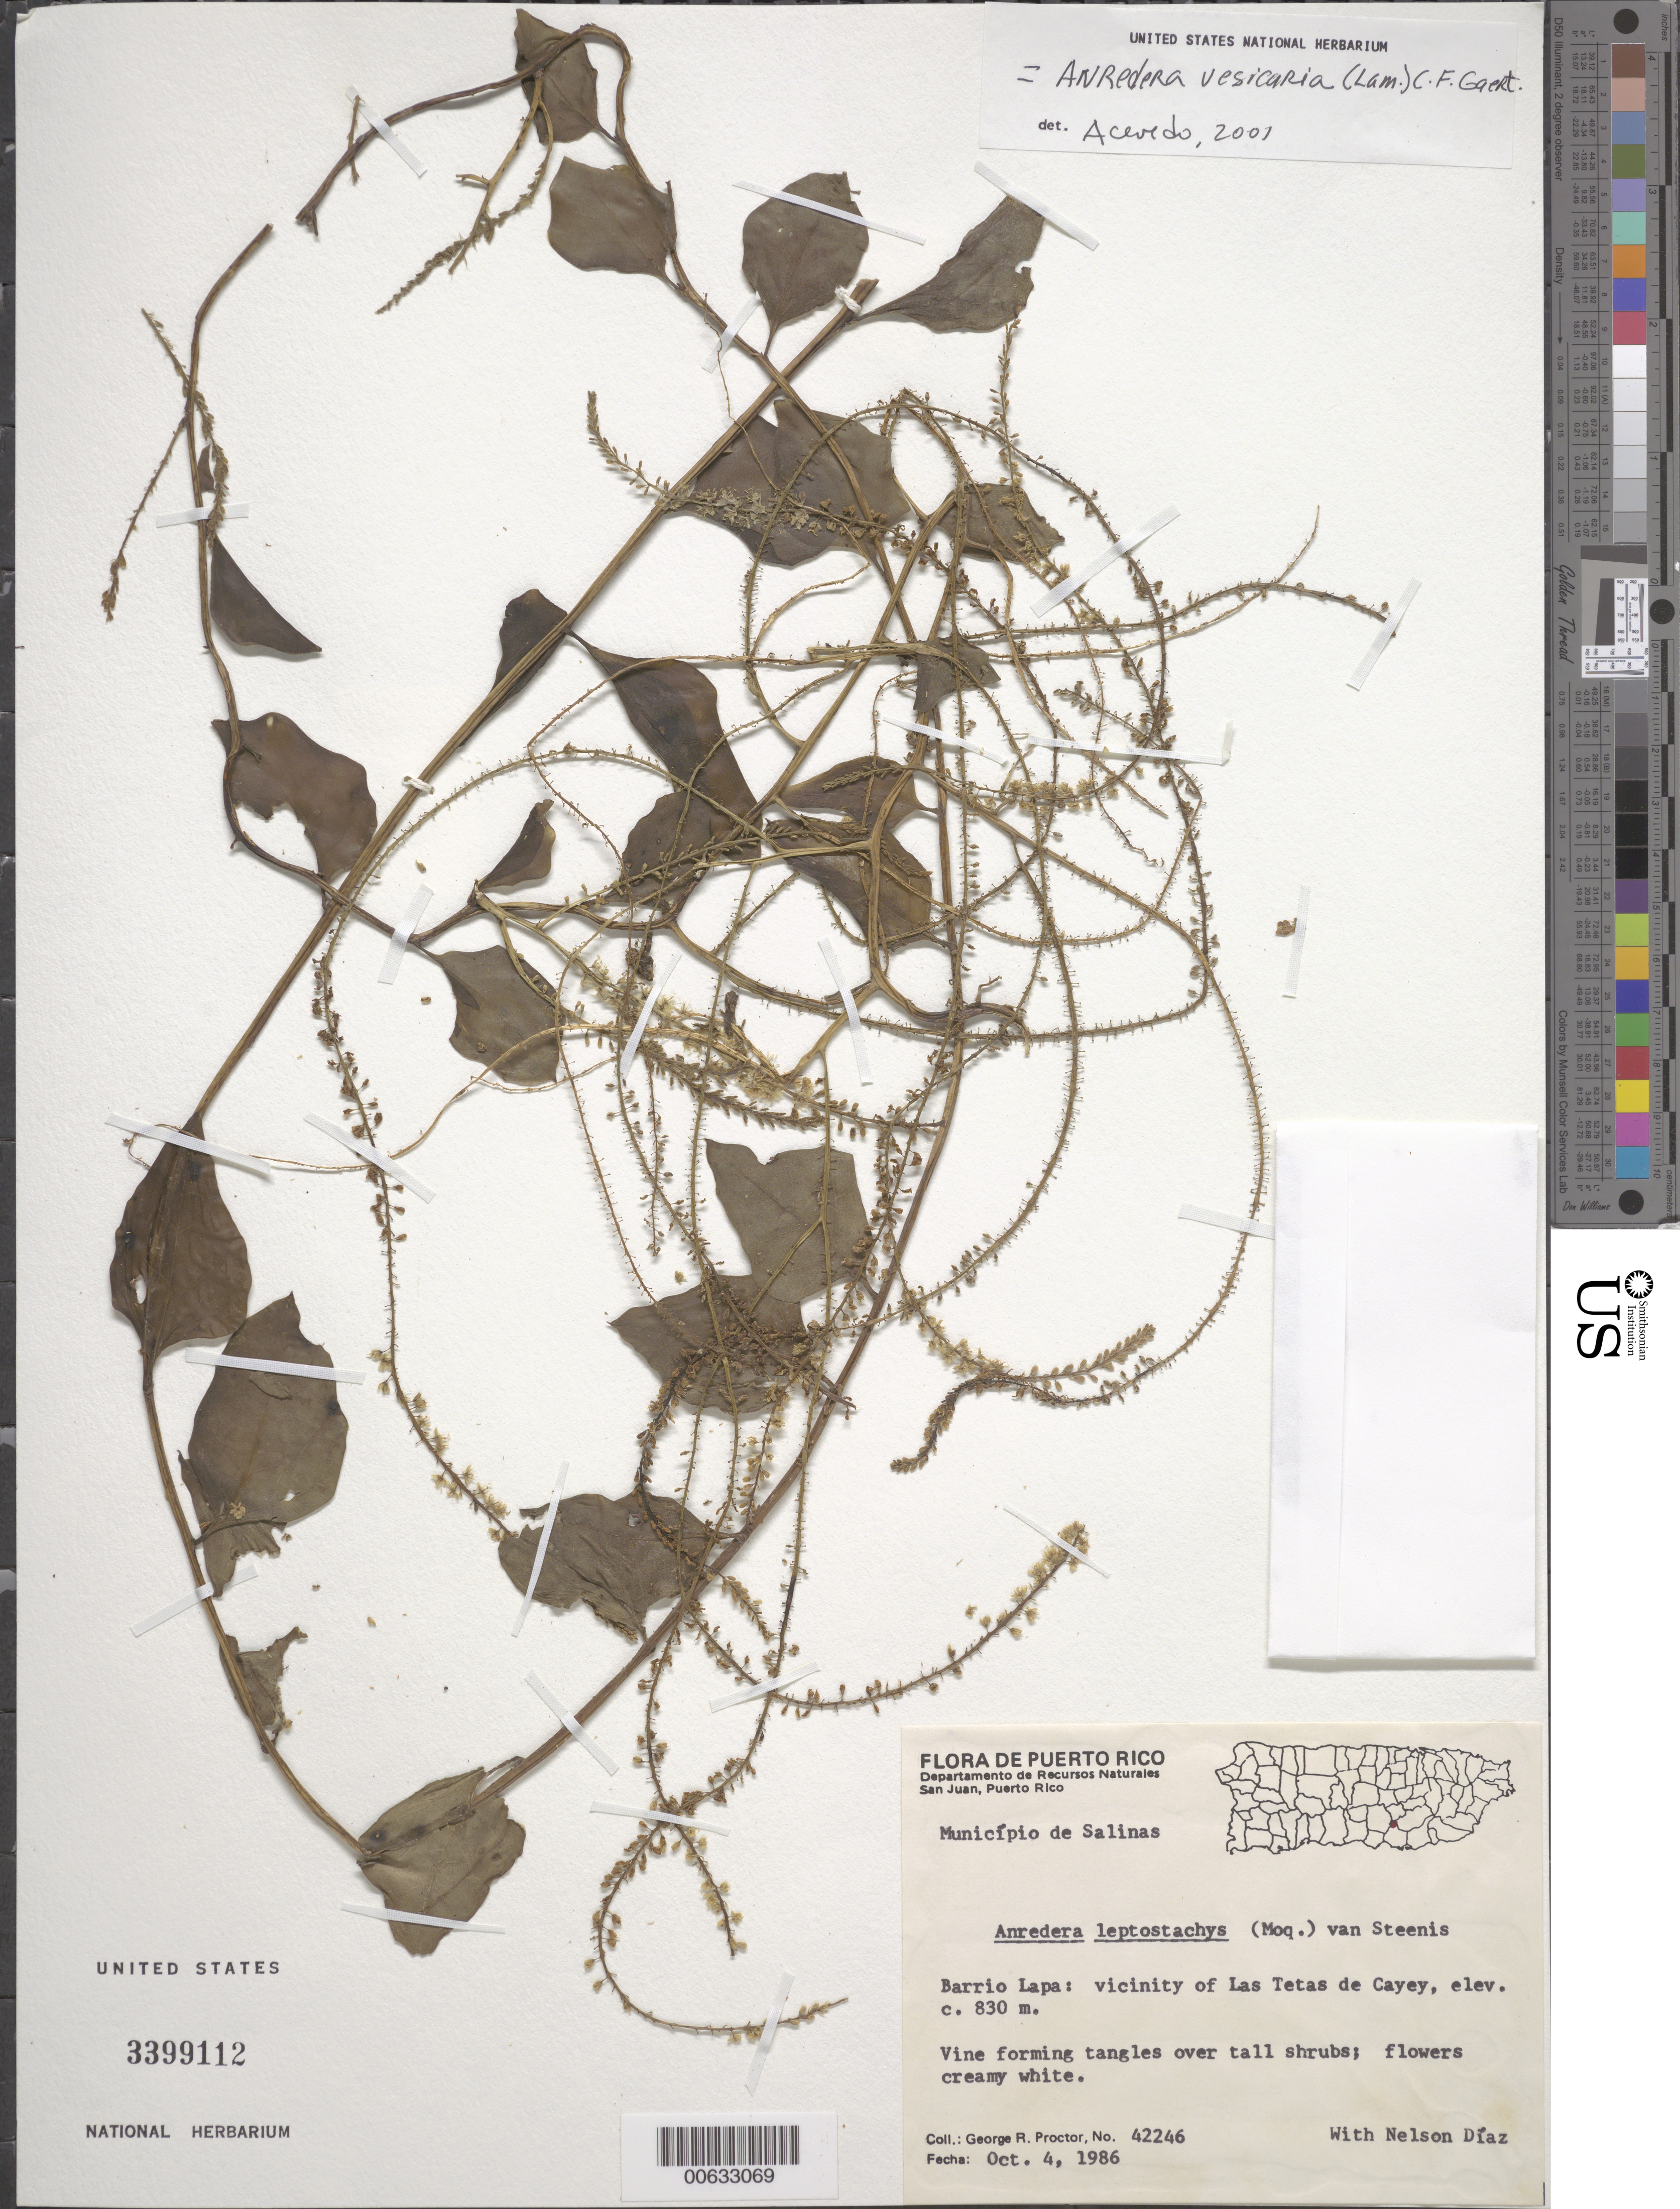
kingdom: Plantae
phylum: Tracheophyta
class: Magnoliopsida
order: Caryophyllales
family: Basellaceae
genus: Anredera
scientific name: Anredera vesicaria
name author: (Lam.) C.F. Gaertn.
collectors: G. Proctor & N. Díaz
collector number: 42246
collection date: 1986-10-04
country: Puerto Rico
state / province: Salinas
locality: Município de Salinas. Barrio Lapa: vicinity of Las Tetas de Cayey.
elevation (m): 830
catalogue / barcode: US 3399112